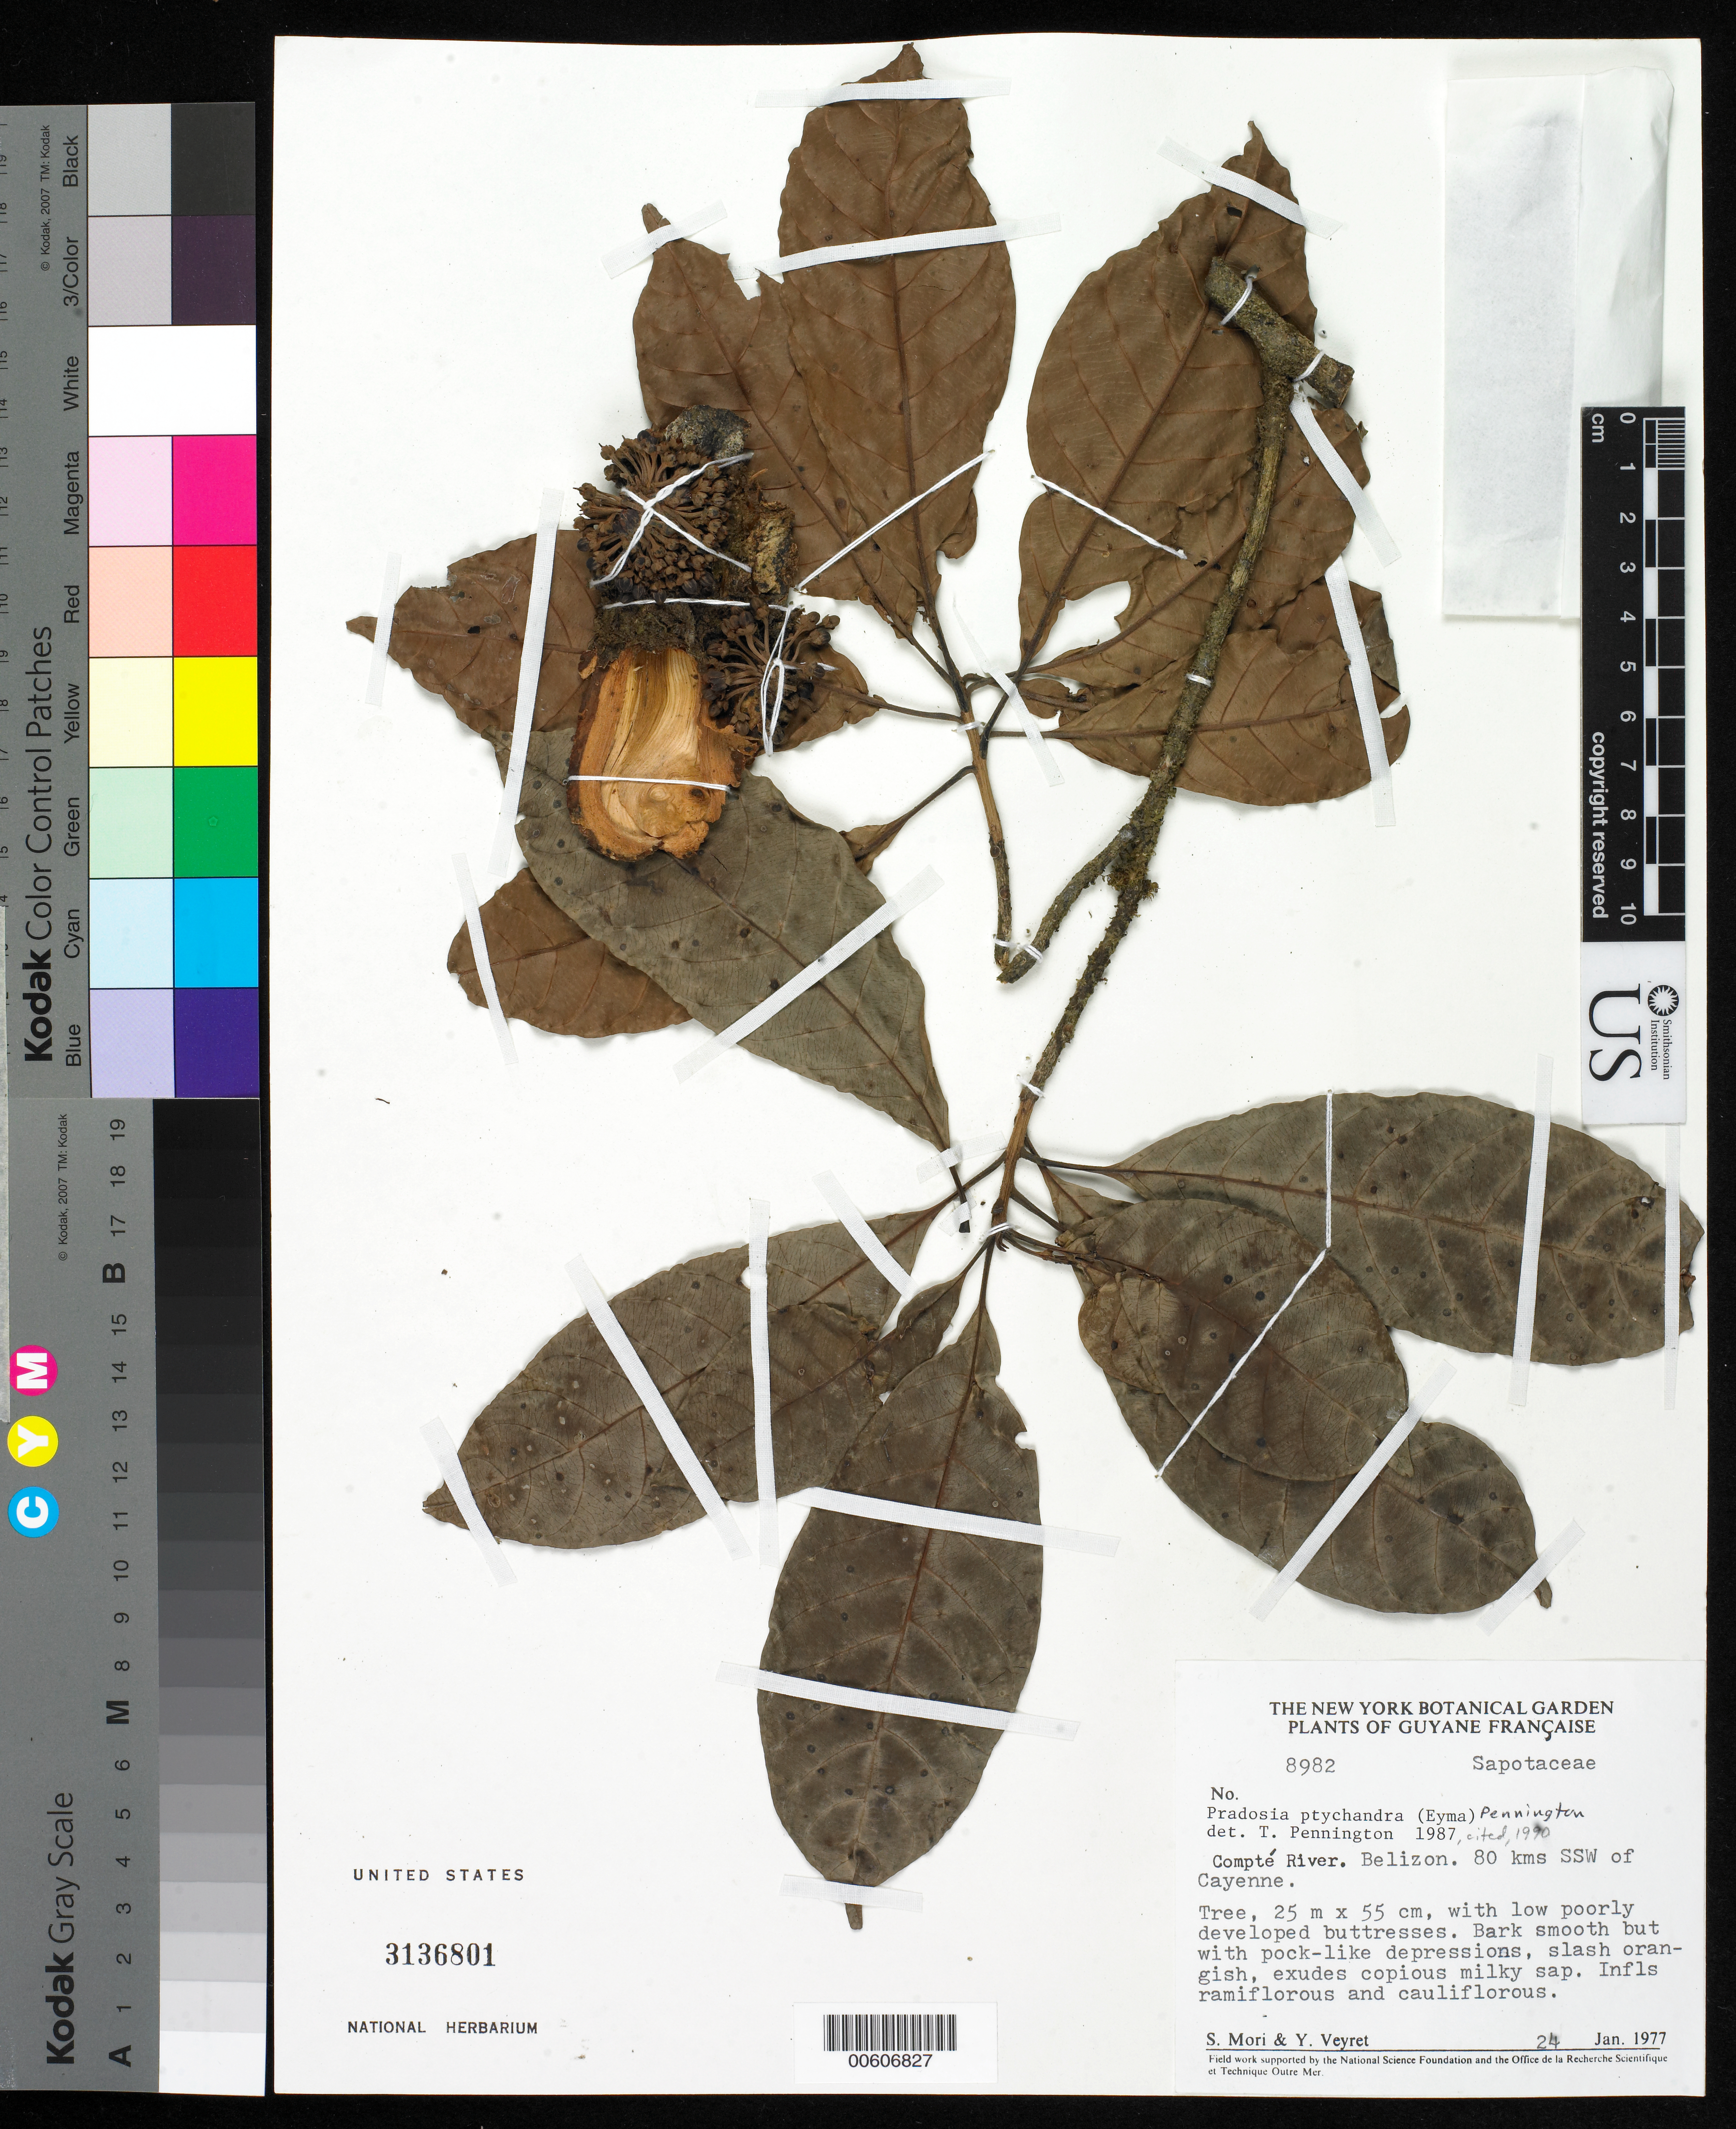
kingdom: Plantae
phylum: Tracheophyta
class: Magnoliopsida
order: Ericales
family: Sapotaceae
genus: Pradosia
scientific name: Pradosia ptychandra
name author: (Eyma) T.D. Penn.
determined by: Pennington, T. D., (K)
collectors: S. Mori & Y. Veyret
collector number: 8982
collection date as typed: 24-Jan-77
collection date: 1977-01-24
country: French Guiana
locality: Bélizon, Compté River, 80 km SSW Cayenne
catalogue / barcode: US 3136801